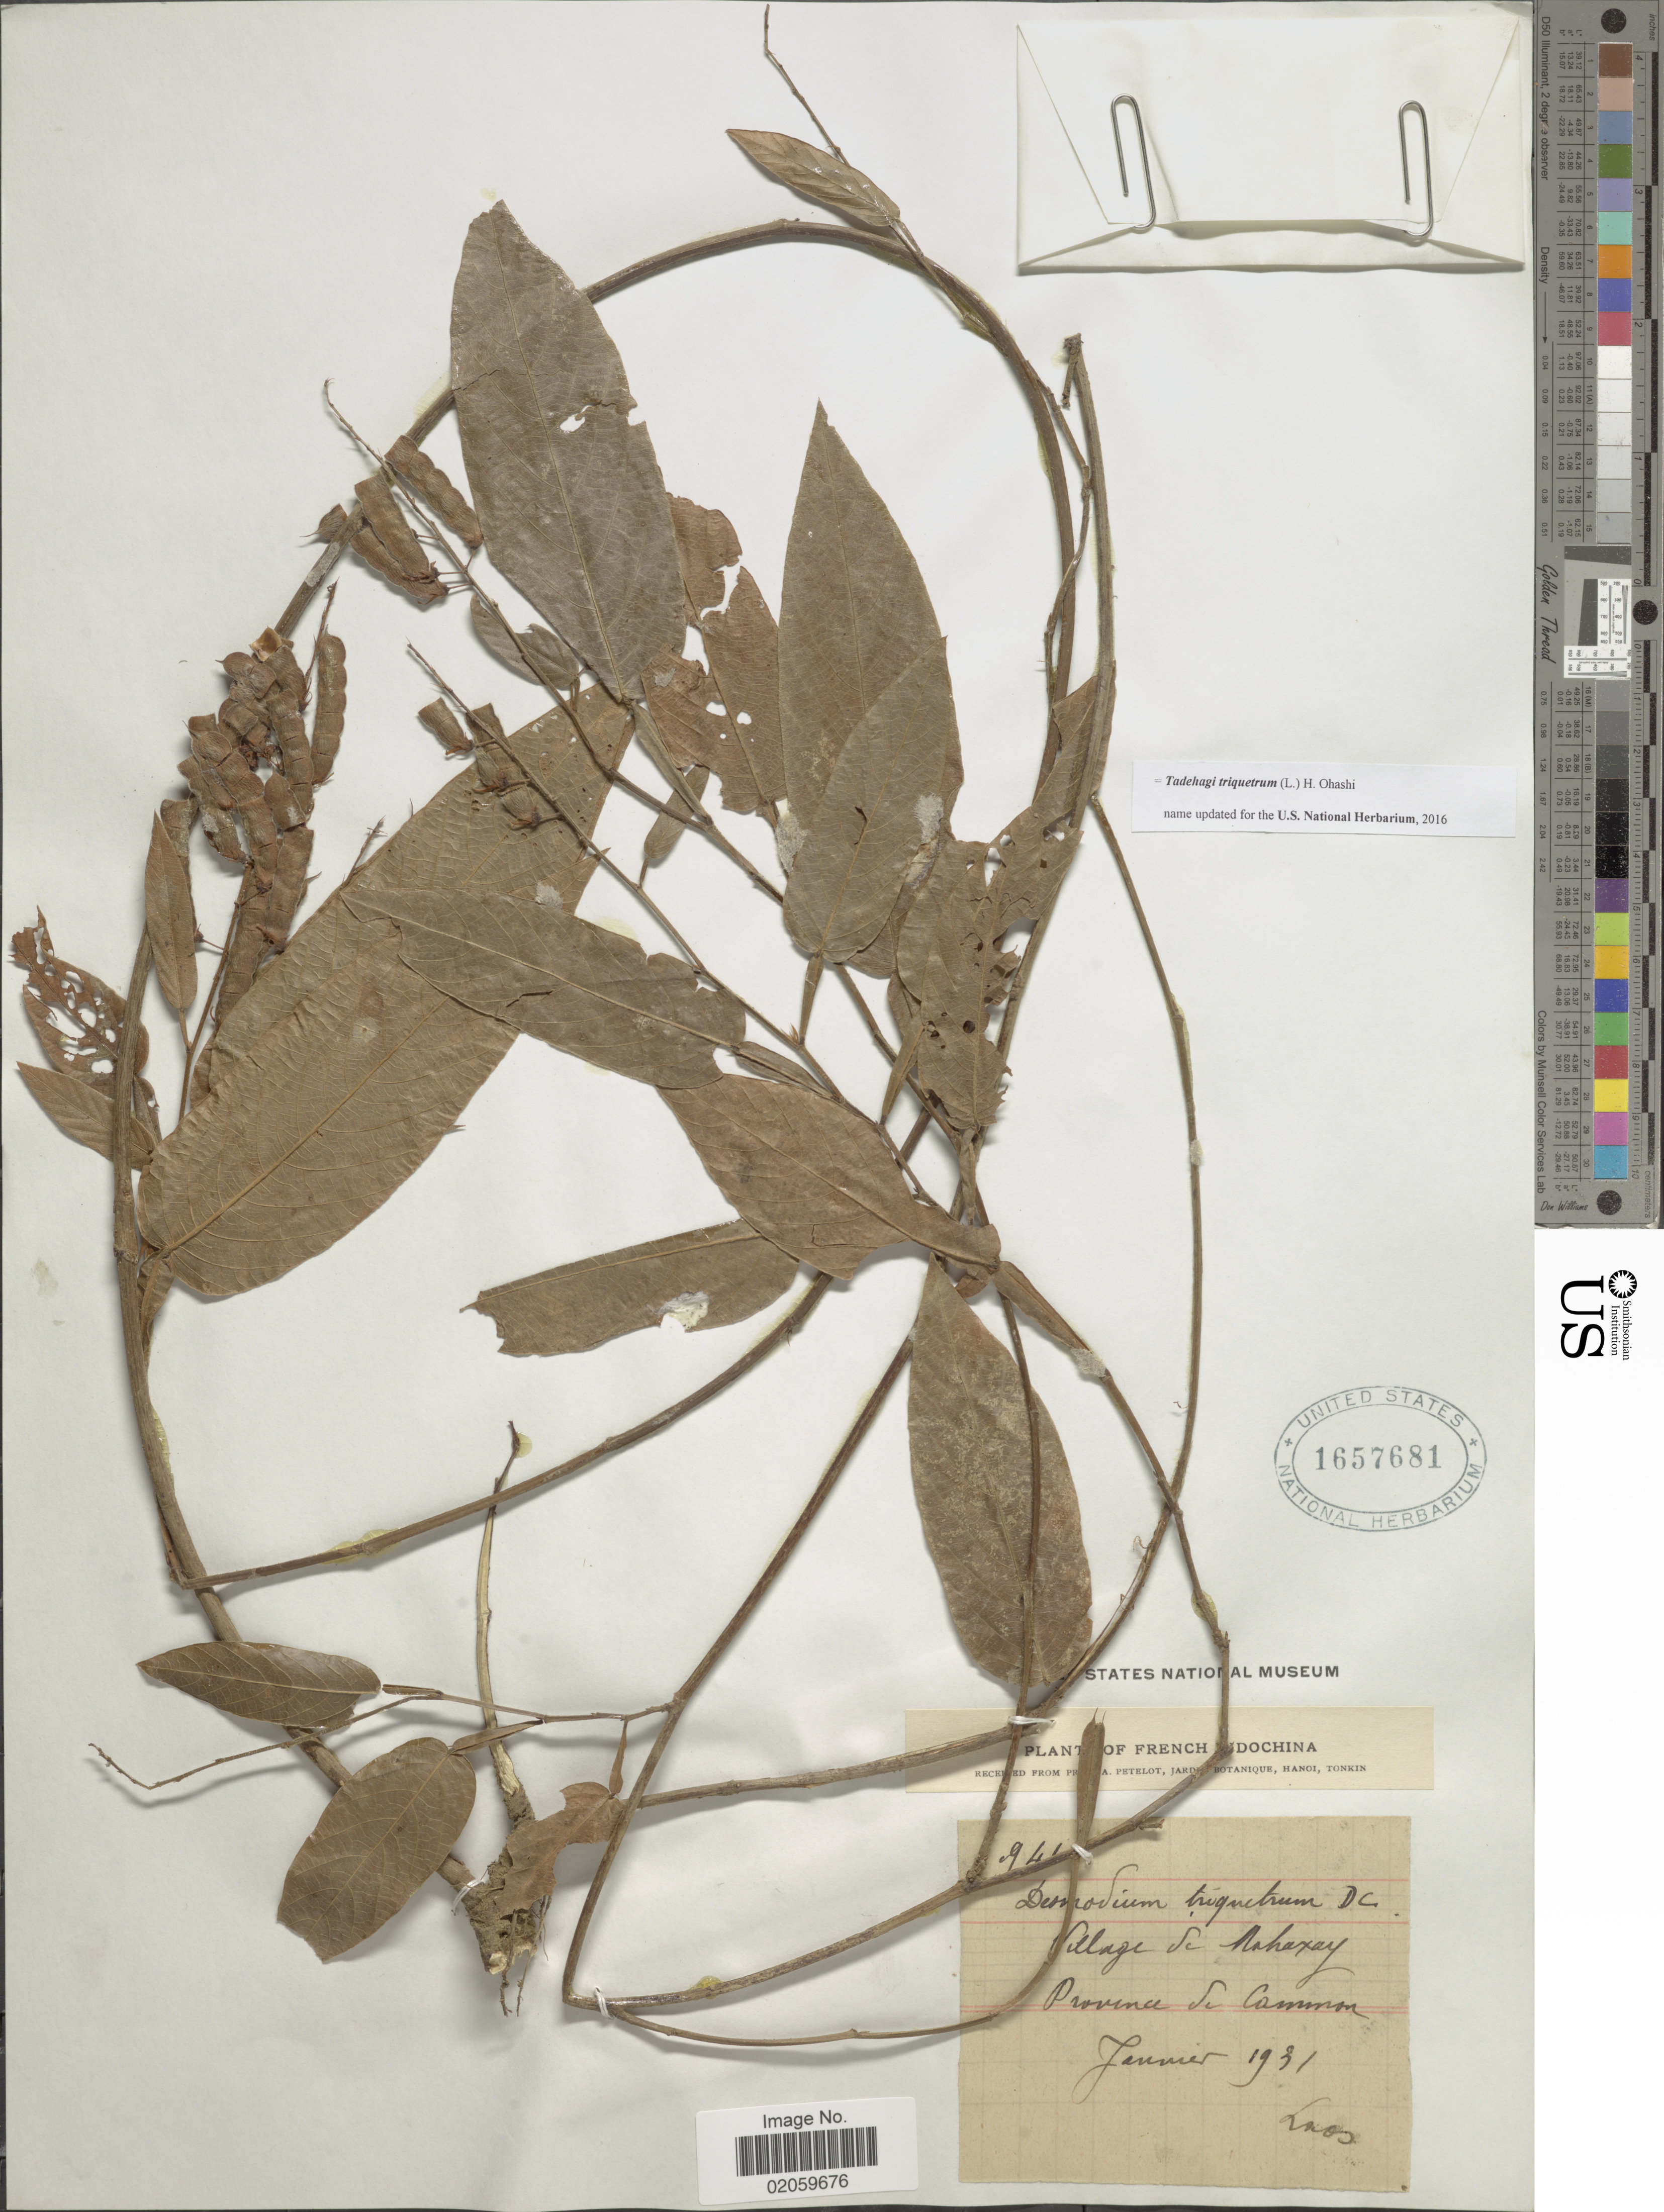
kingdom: Plantae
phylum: Tracheophyta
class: Magnoliopsida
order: Fabales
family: Fabaceae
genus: Tadehagi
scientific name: Tadehagi triquetrum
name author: (L.) H. Ohashi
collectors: ex. Herb. P. A. Petelot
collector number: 941*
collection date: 1931-01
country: Laos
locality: French IndoChina. Village de Mahaxay, Province de Common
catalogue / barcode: US 1657681